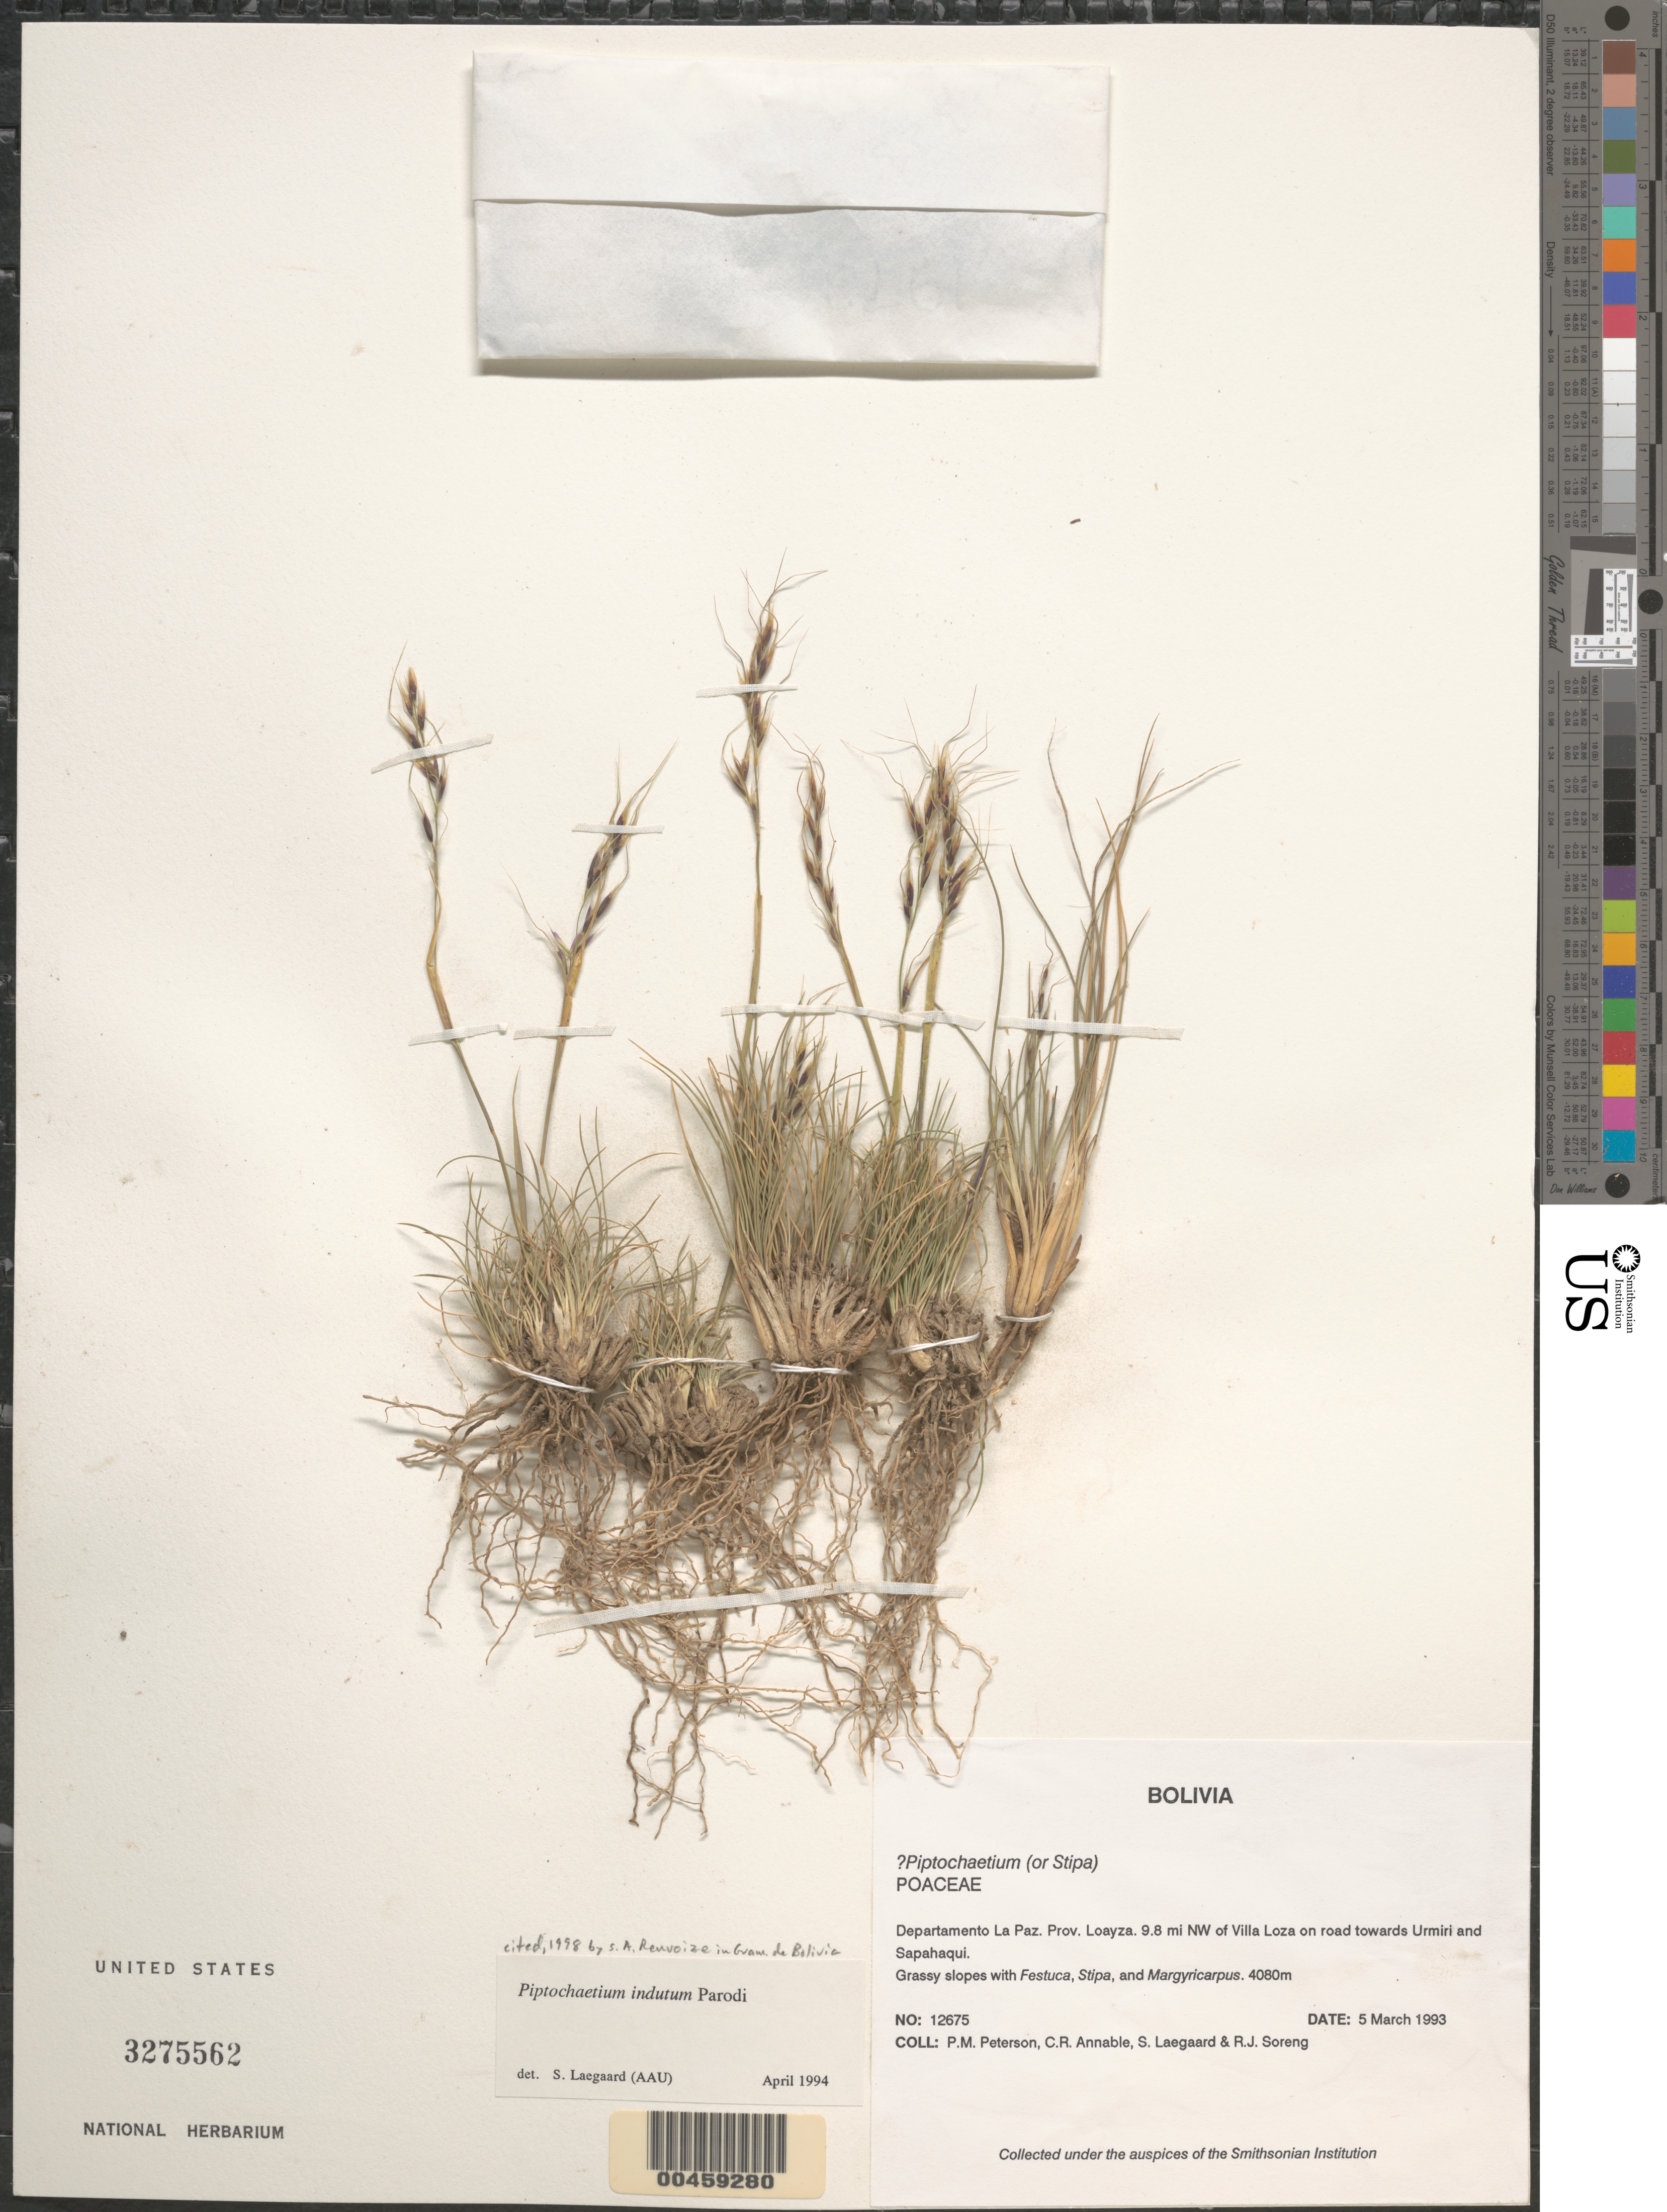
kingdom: Plantae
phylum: Tracheophyta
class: Liliopsida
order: Poales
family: Poaceae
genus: Piptochaetium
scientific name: Piptochaetium indutum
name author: Parodi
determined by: Lægaard, S., (AAU), University of Aarhus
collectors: P. M. Peterson, C. R. Annable, S. Lægaard & R. J. Soreng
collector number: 12675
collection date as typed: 05 Mar 1993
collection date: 1993-03-05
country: Bolivia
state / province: La Paz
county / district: Loayza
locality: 9.8 mi NW of Villa Loza on road towards Urmiri and Sapahaqui.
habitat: Grassy slopes with Festuca, Stipa, and Margyricarpus.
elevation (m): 4080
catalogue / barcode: US 3275562